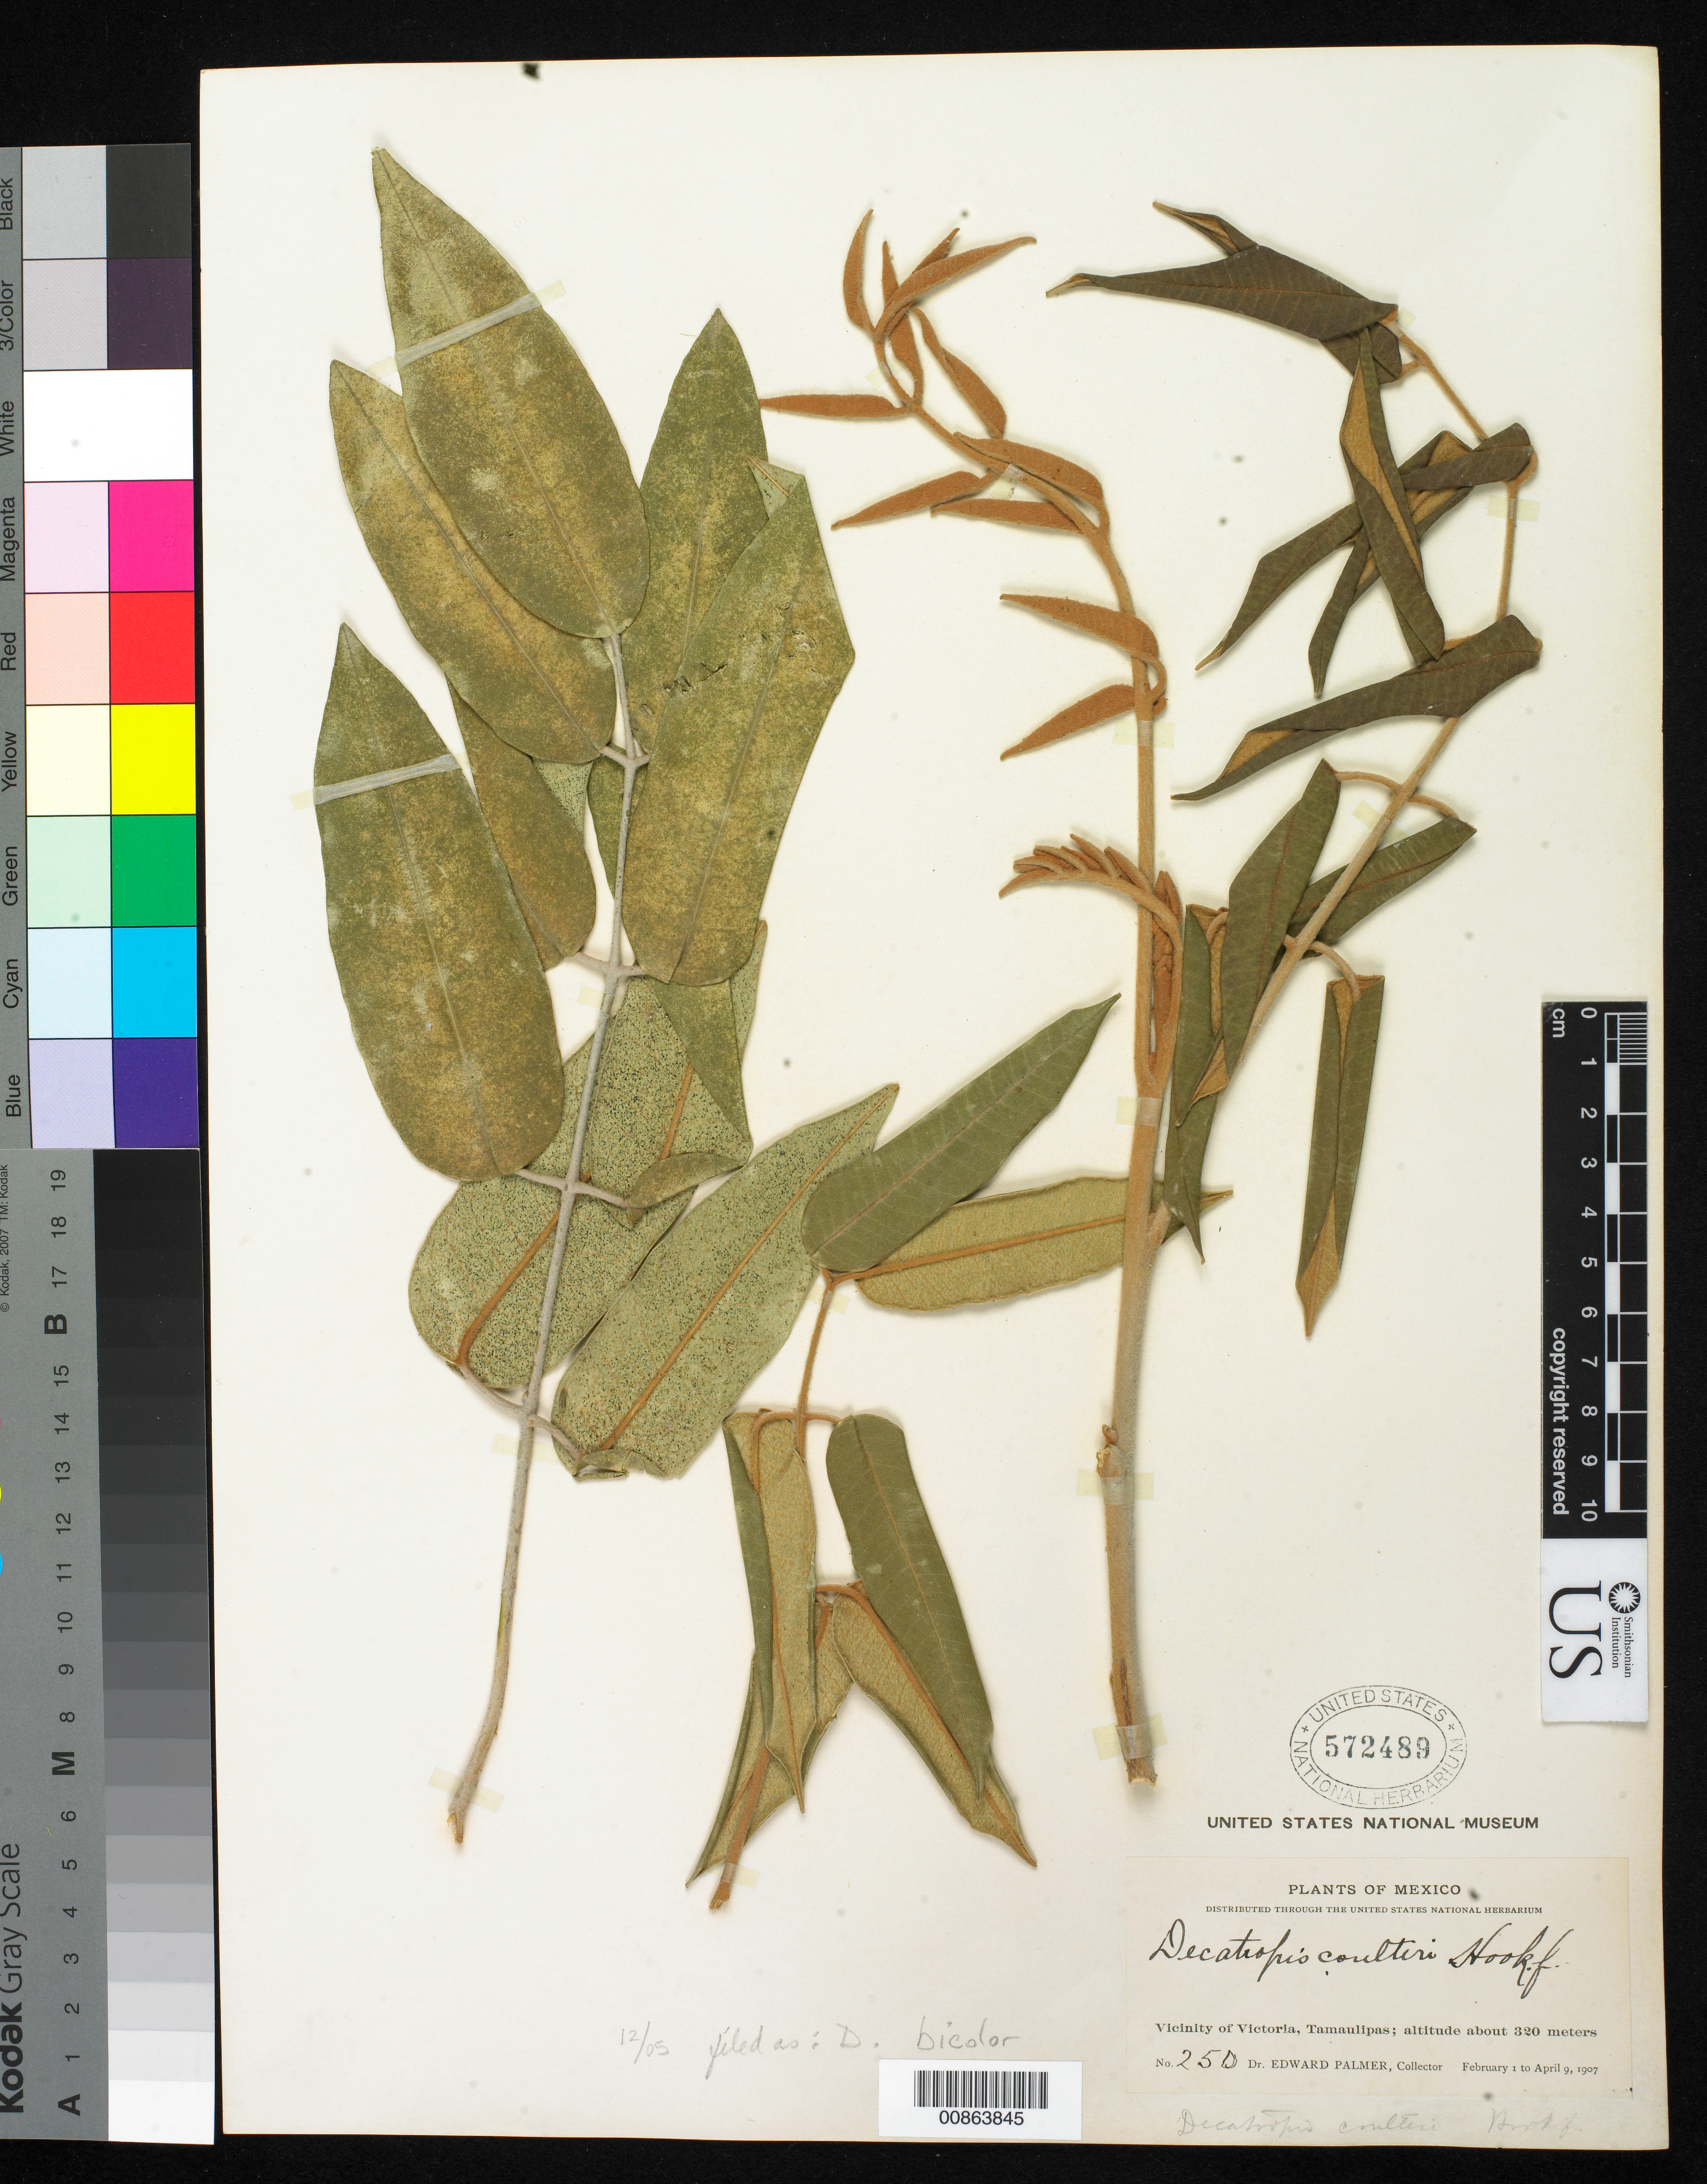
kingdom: Plantae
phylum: Tracheophyta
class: Magnoliopsida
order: Sapindales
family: Rutaceae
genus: Decatropis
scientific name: Decatropis bicolor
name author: (Zucc.) Radlk.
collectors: E. Palmer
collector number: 250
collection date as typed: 01 Apr 1907 to 09 Apr 1907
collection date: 1907-04-01/1907-04-09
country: Mexico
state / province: Tamaulipas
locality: Vicinity of Victoria.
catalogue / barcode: US 572489